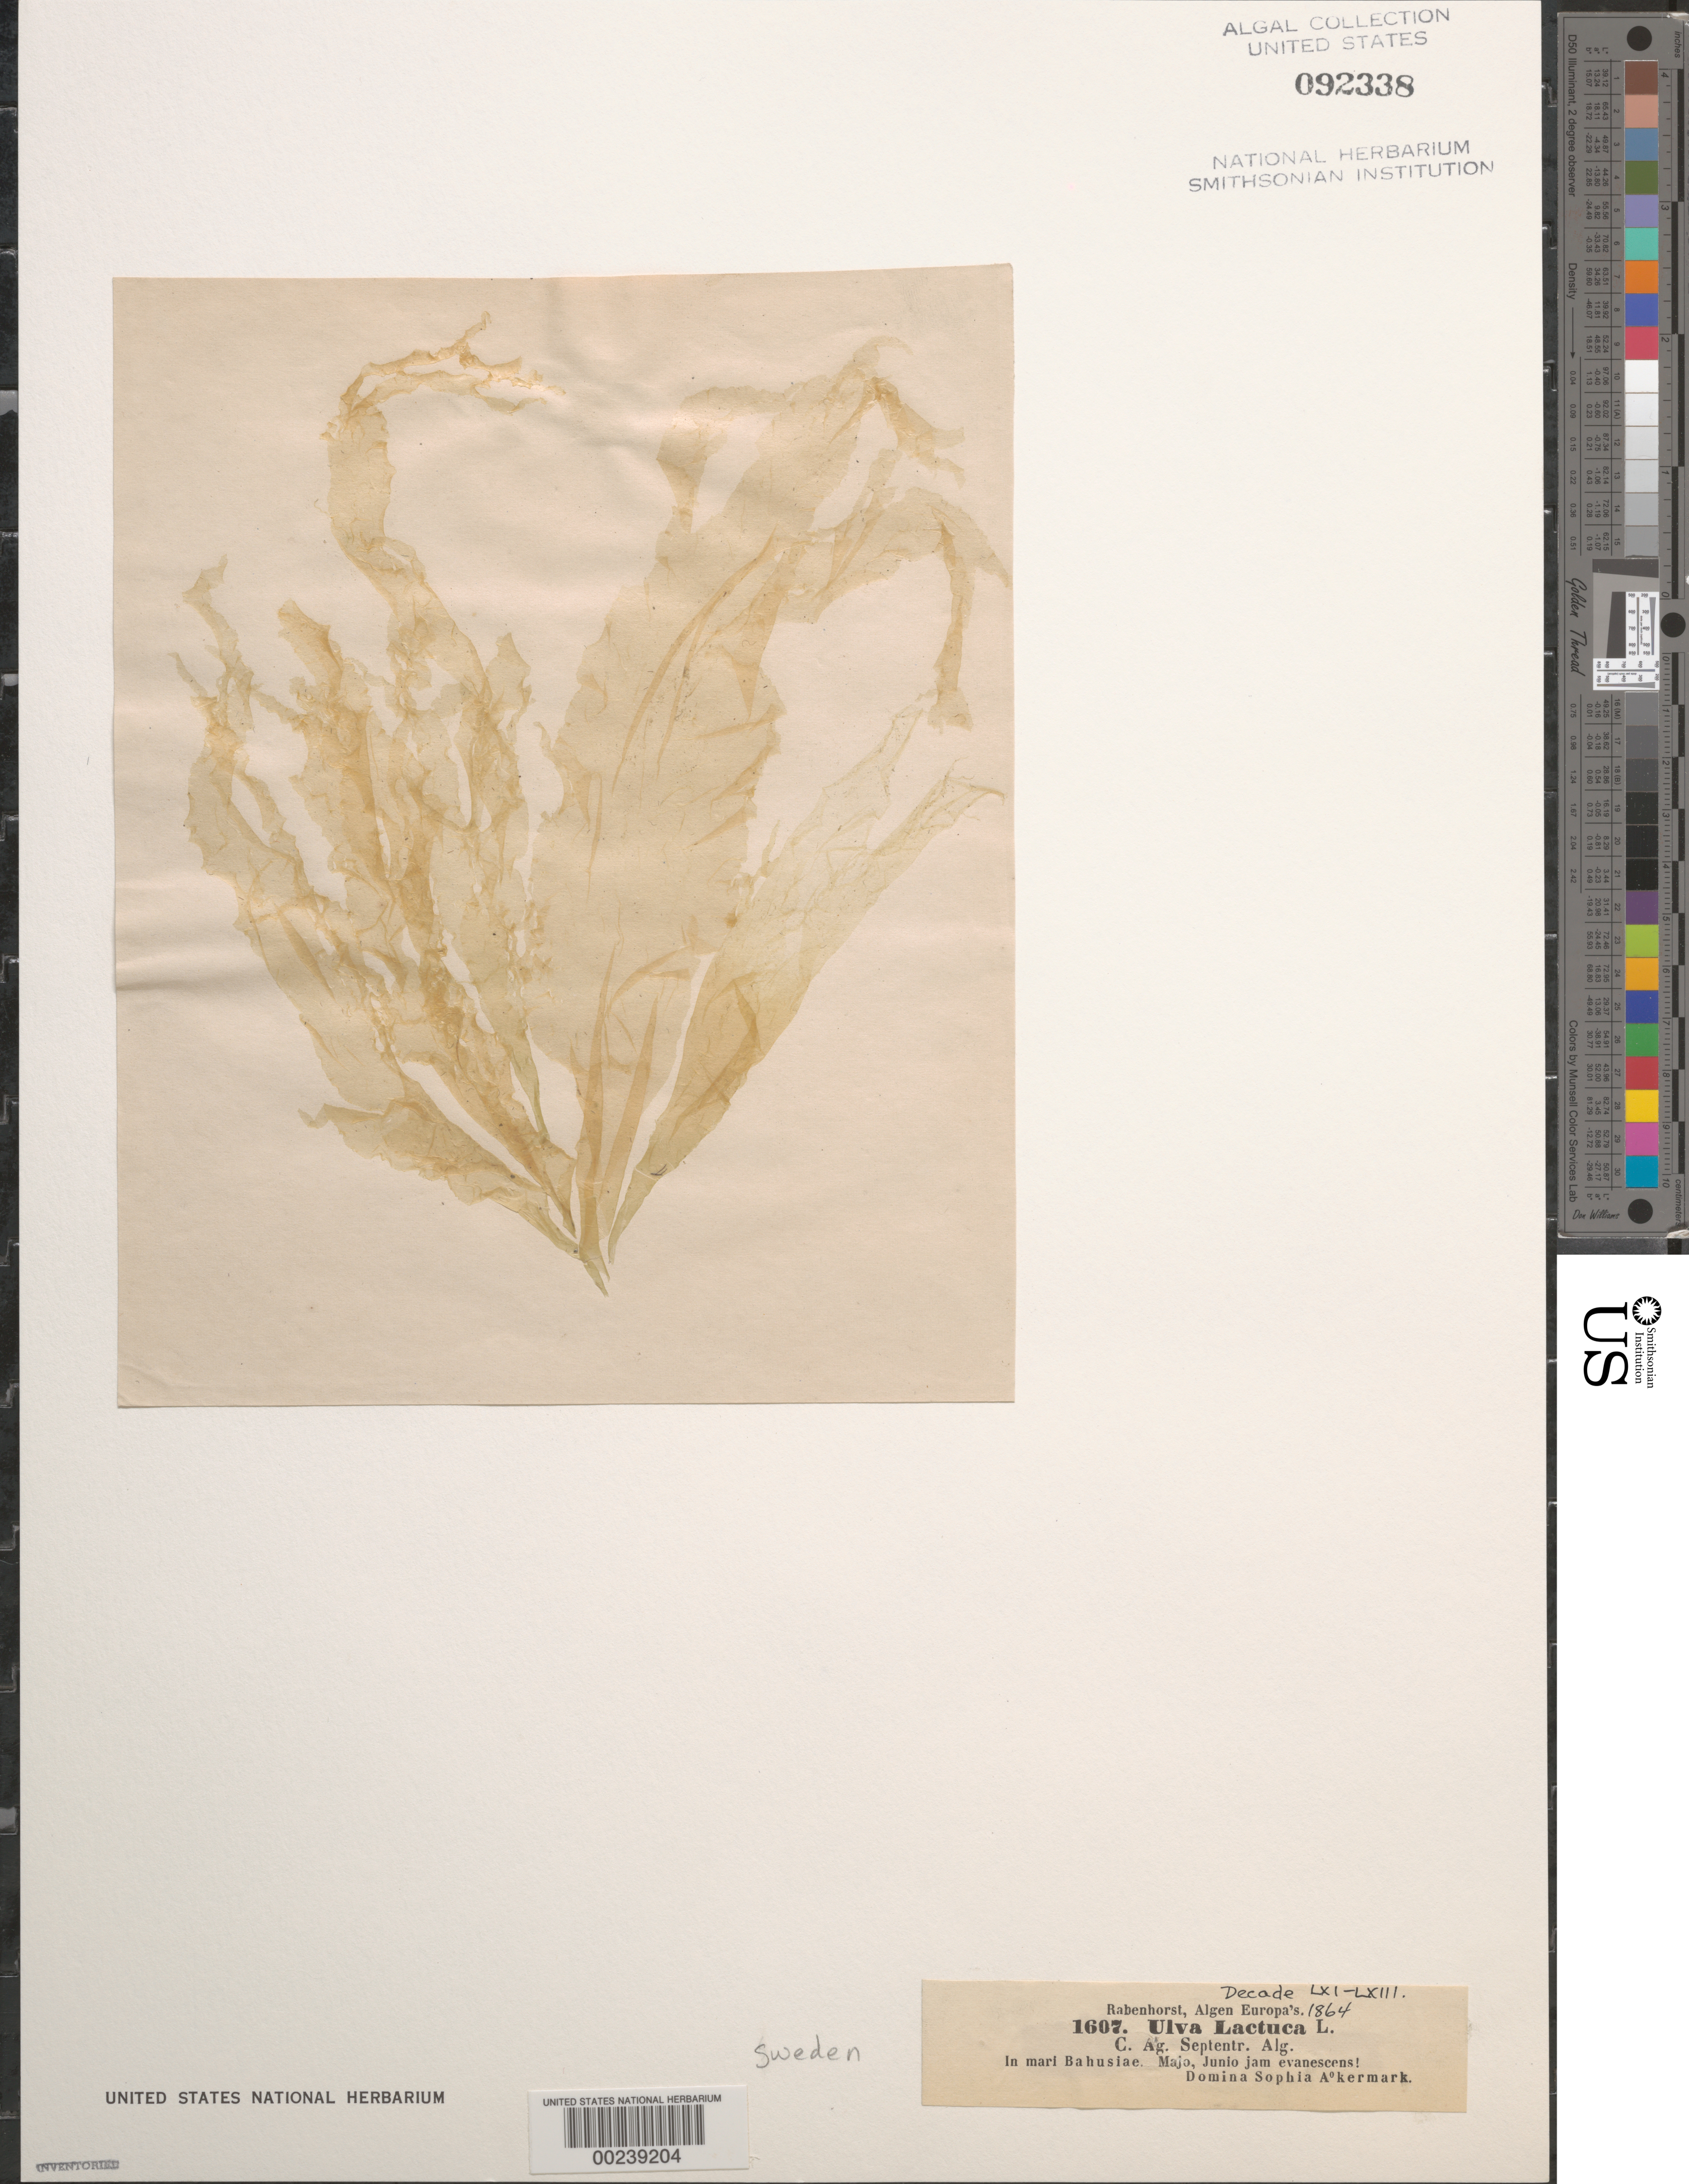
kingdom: Plantae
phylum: Chlorophyta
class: Ulvophyceae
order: Ulvales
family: Ulvaceae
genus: Ulva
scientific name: Ulva lactuca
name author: L.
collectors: S. Akermark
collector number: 1607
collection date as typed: May ---- AND -- Jun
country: Sweden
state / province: Västra Götaland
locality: Bohus bay (mari bahusiae)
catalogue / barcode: US 92338